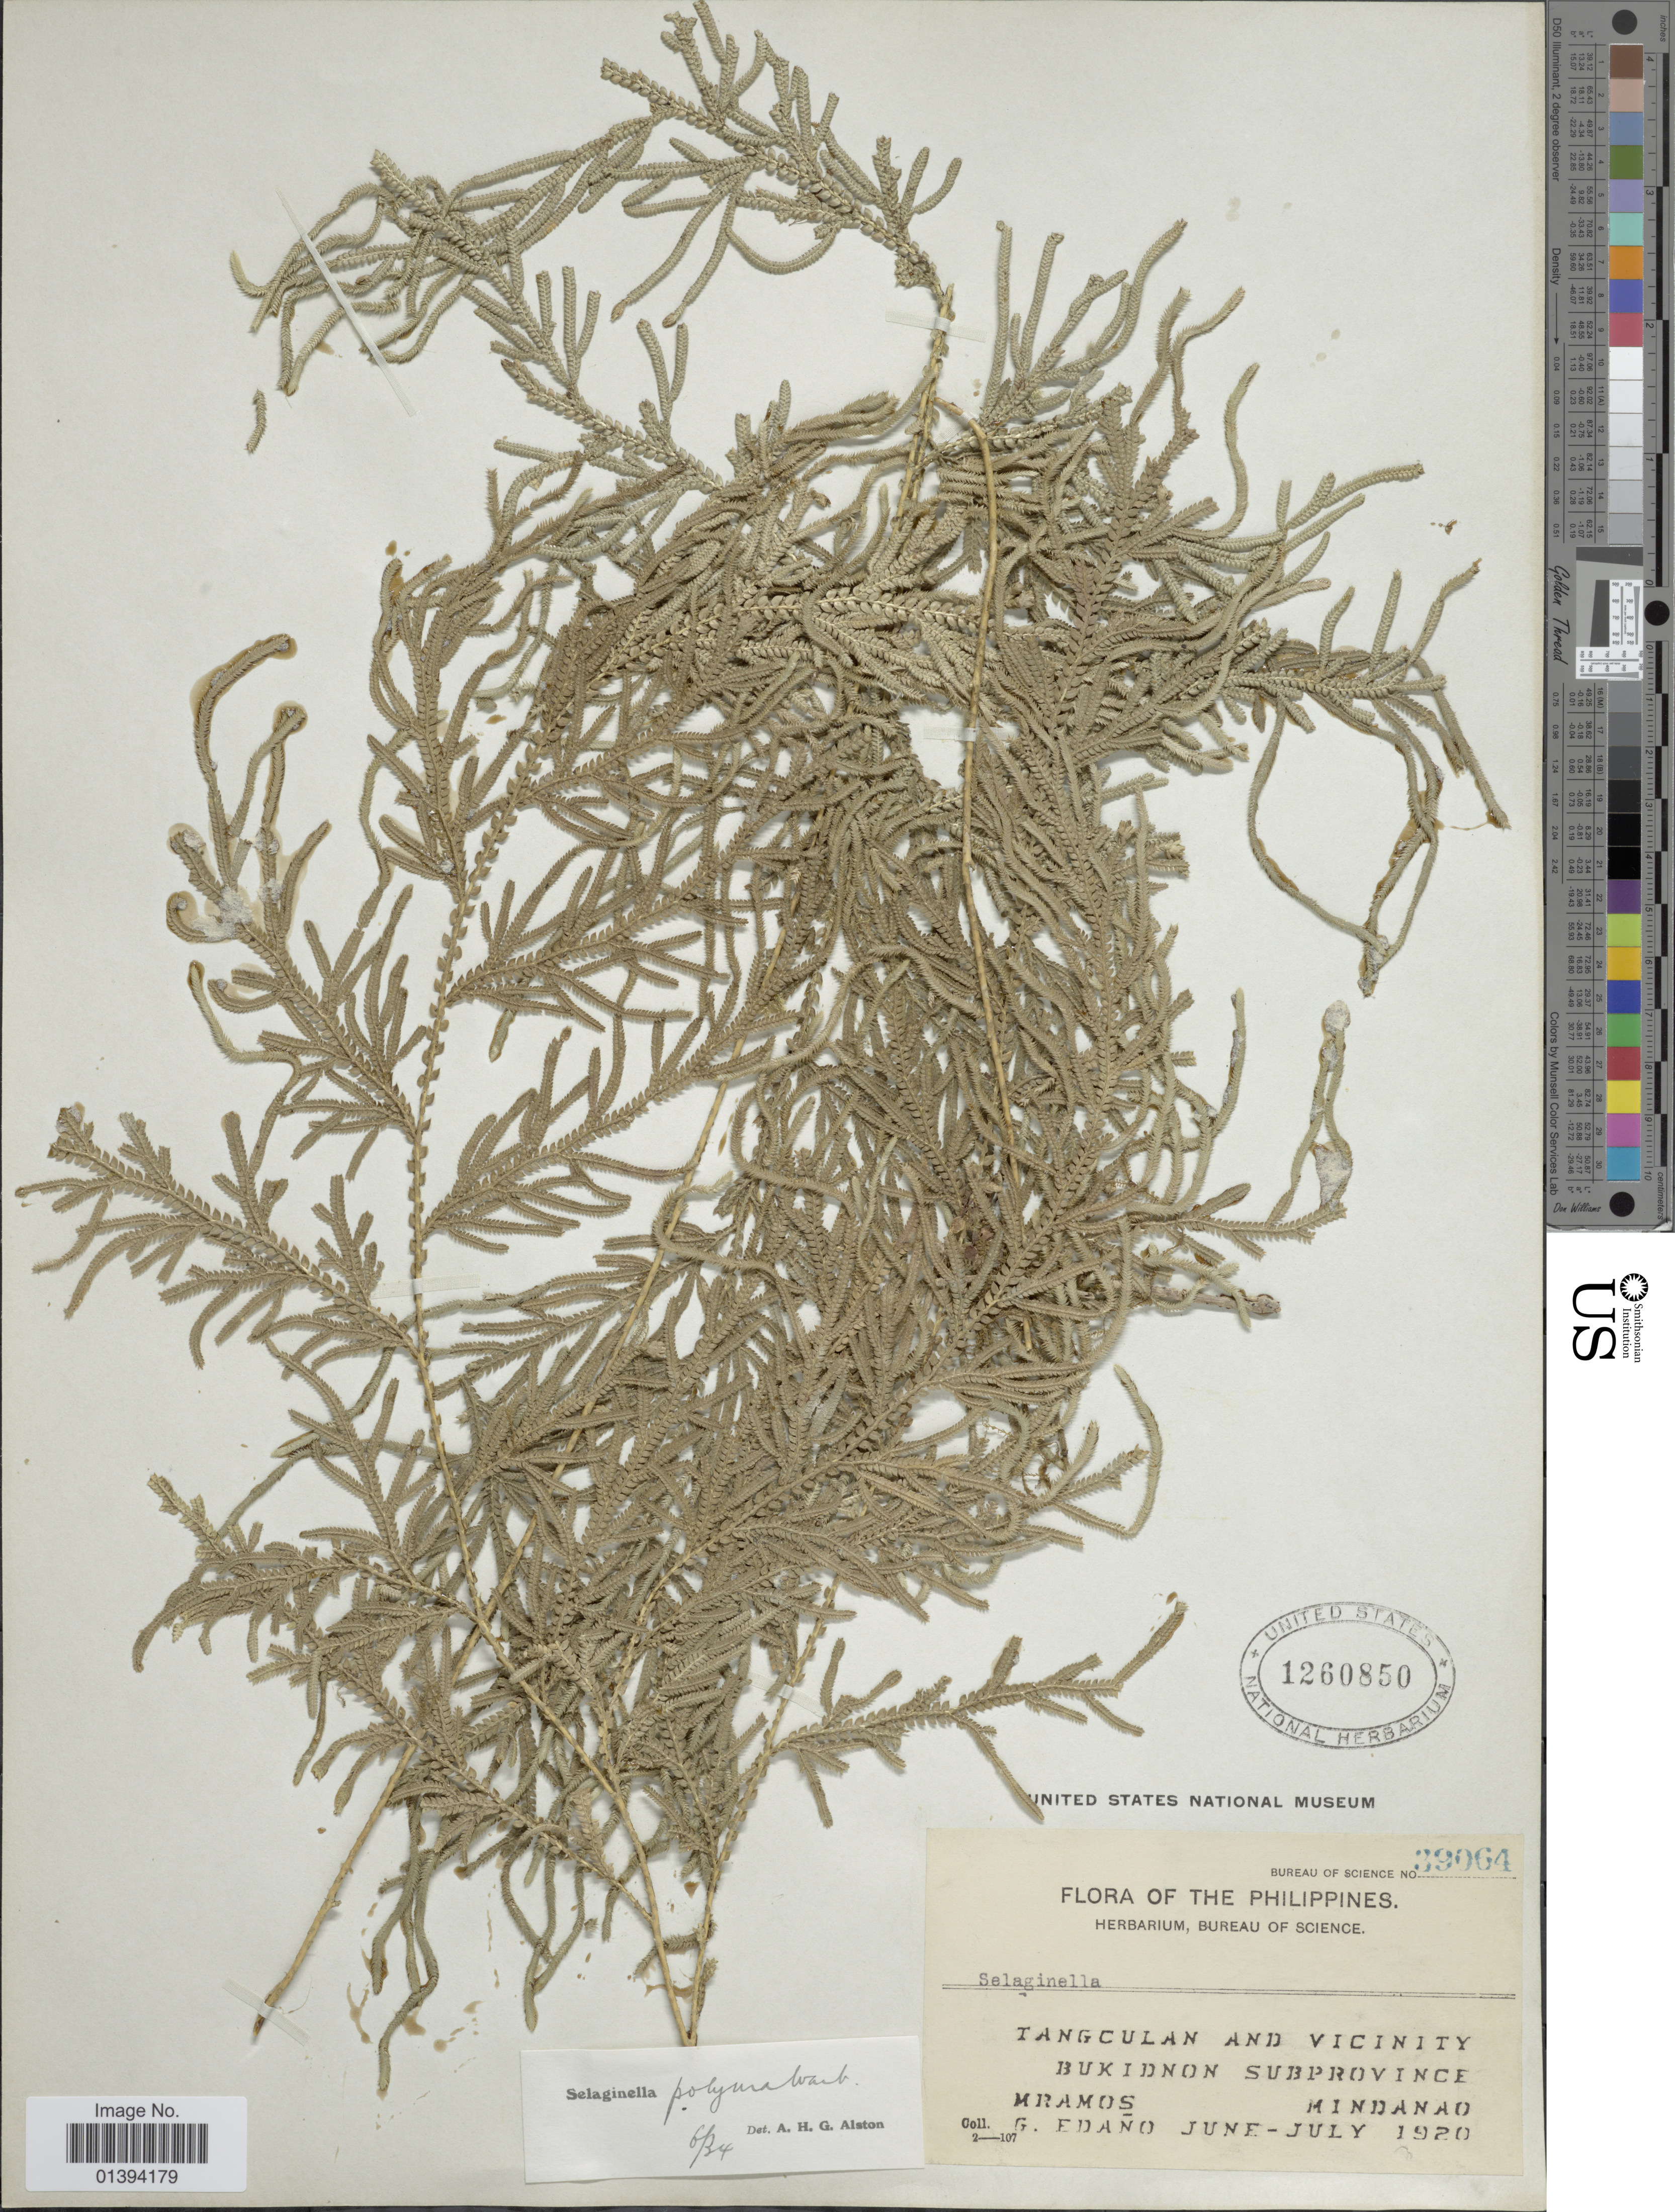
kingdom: Plantae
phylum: Tracheophyta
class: Lycopodiopsida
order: Selaginellales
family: Selaginellaceae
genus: Selaginella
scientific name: Selaginella polyura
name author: Warb.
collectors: M. Ramos & G. Edaño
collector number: Bureau of Science 39064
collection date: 1920-06/1920-07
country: Philippines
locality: Tangculan and vicinity Bukidnon Subprovince, Mindanao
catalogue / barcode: US 1260850